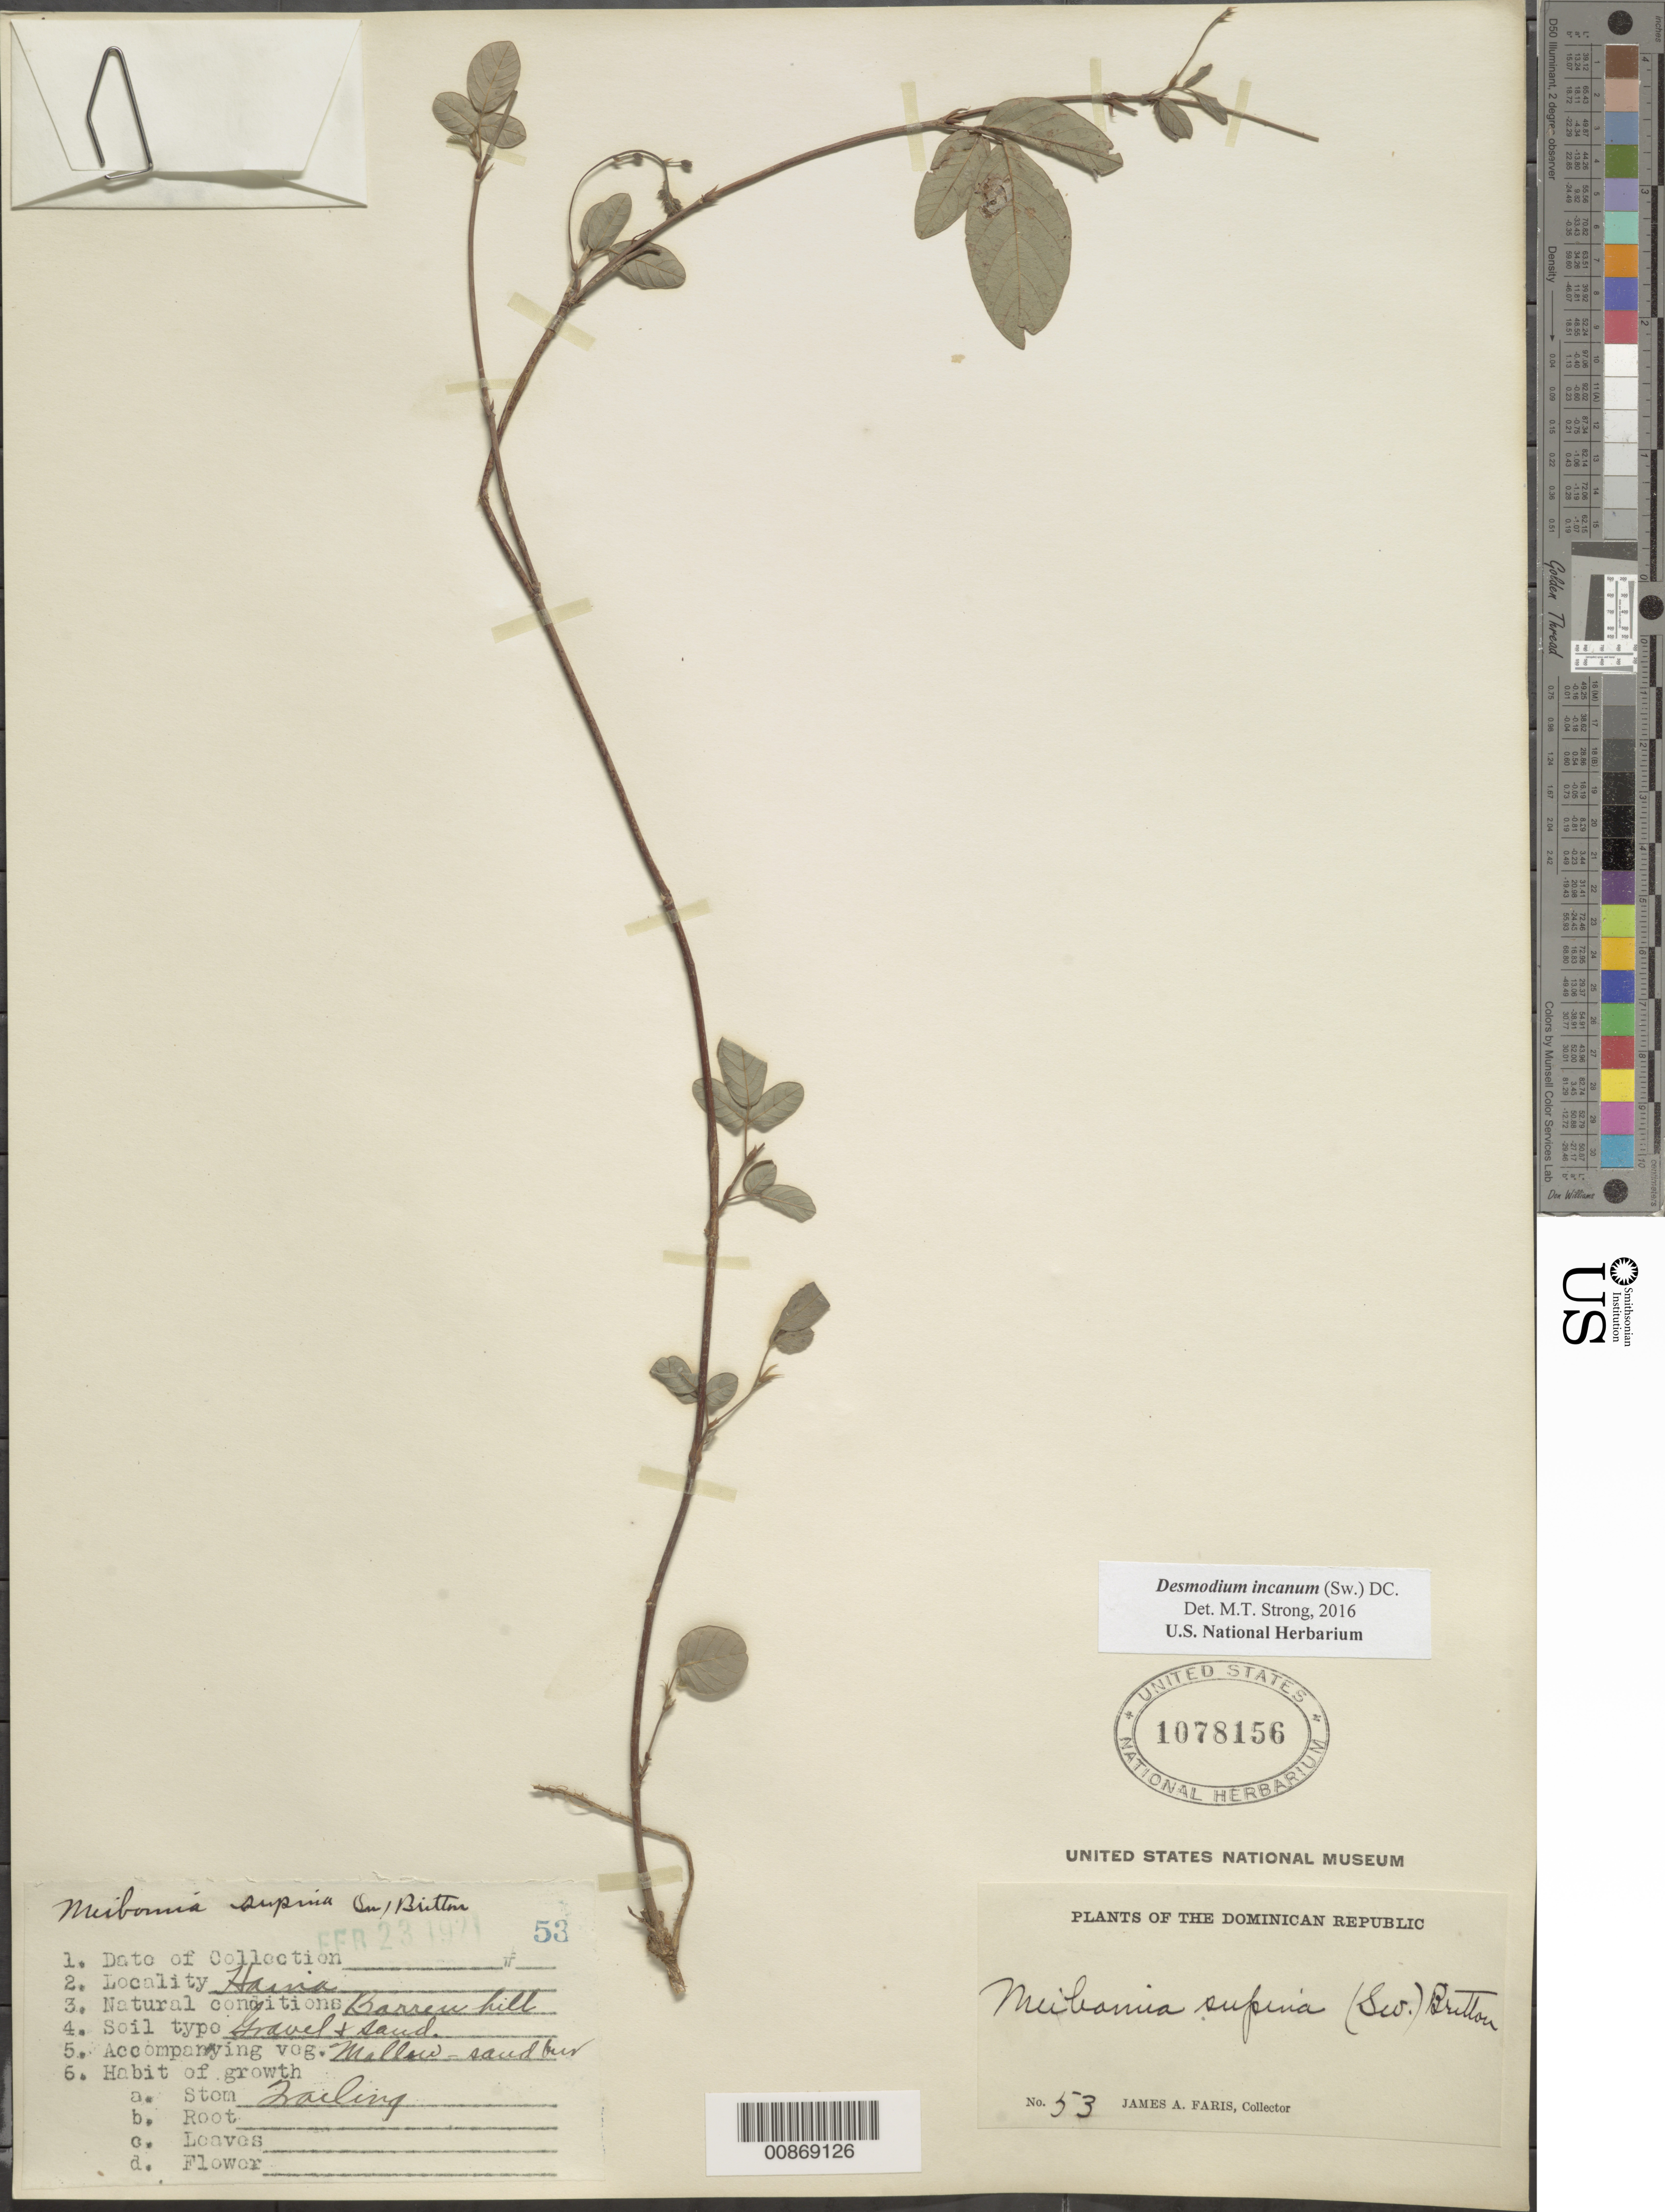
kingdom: Plantae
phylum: Tracheophyta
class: Magnoliopsida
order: Fabales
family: Fabaceae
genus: Desmodium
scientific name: Desmodium incanum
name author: (Sw.) DC.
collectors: J. Faris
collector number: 53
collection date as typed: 23 Feb 1921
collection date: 1921-02-23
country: Dominican Republic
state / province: San Cristóbal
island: Hispaniola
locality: Haina.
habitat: Barren hill. Gravel and sand soil. Accompanying vegetation Mallow - Sandbur.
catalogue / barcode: US 1078156